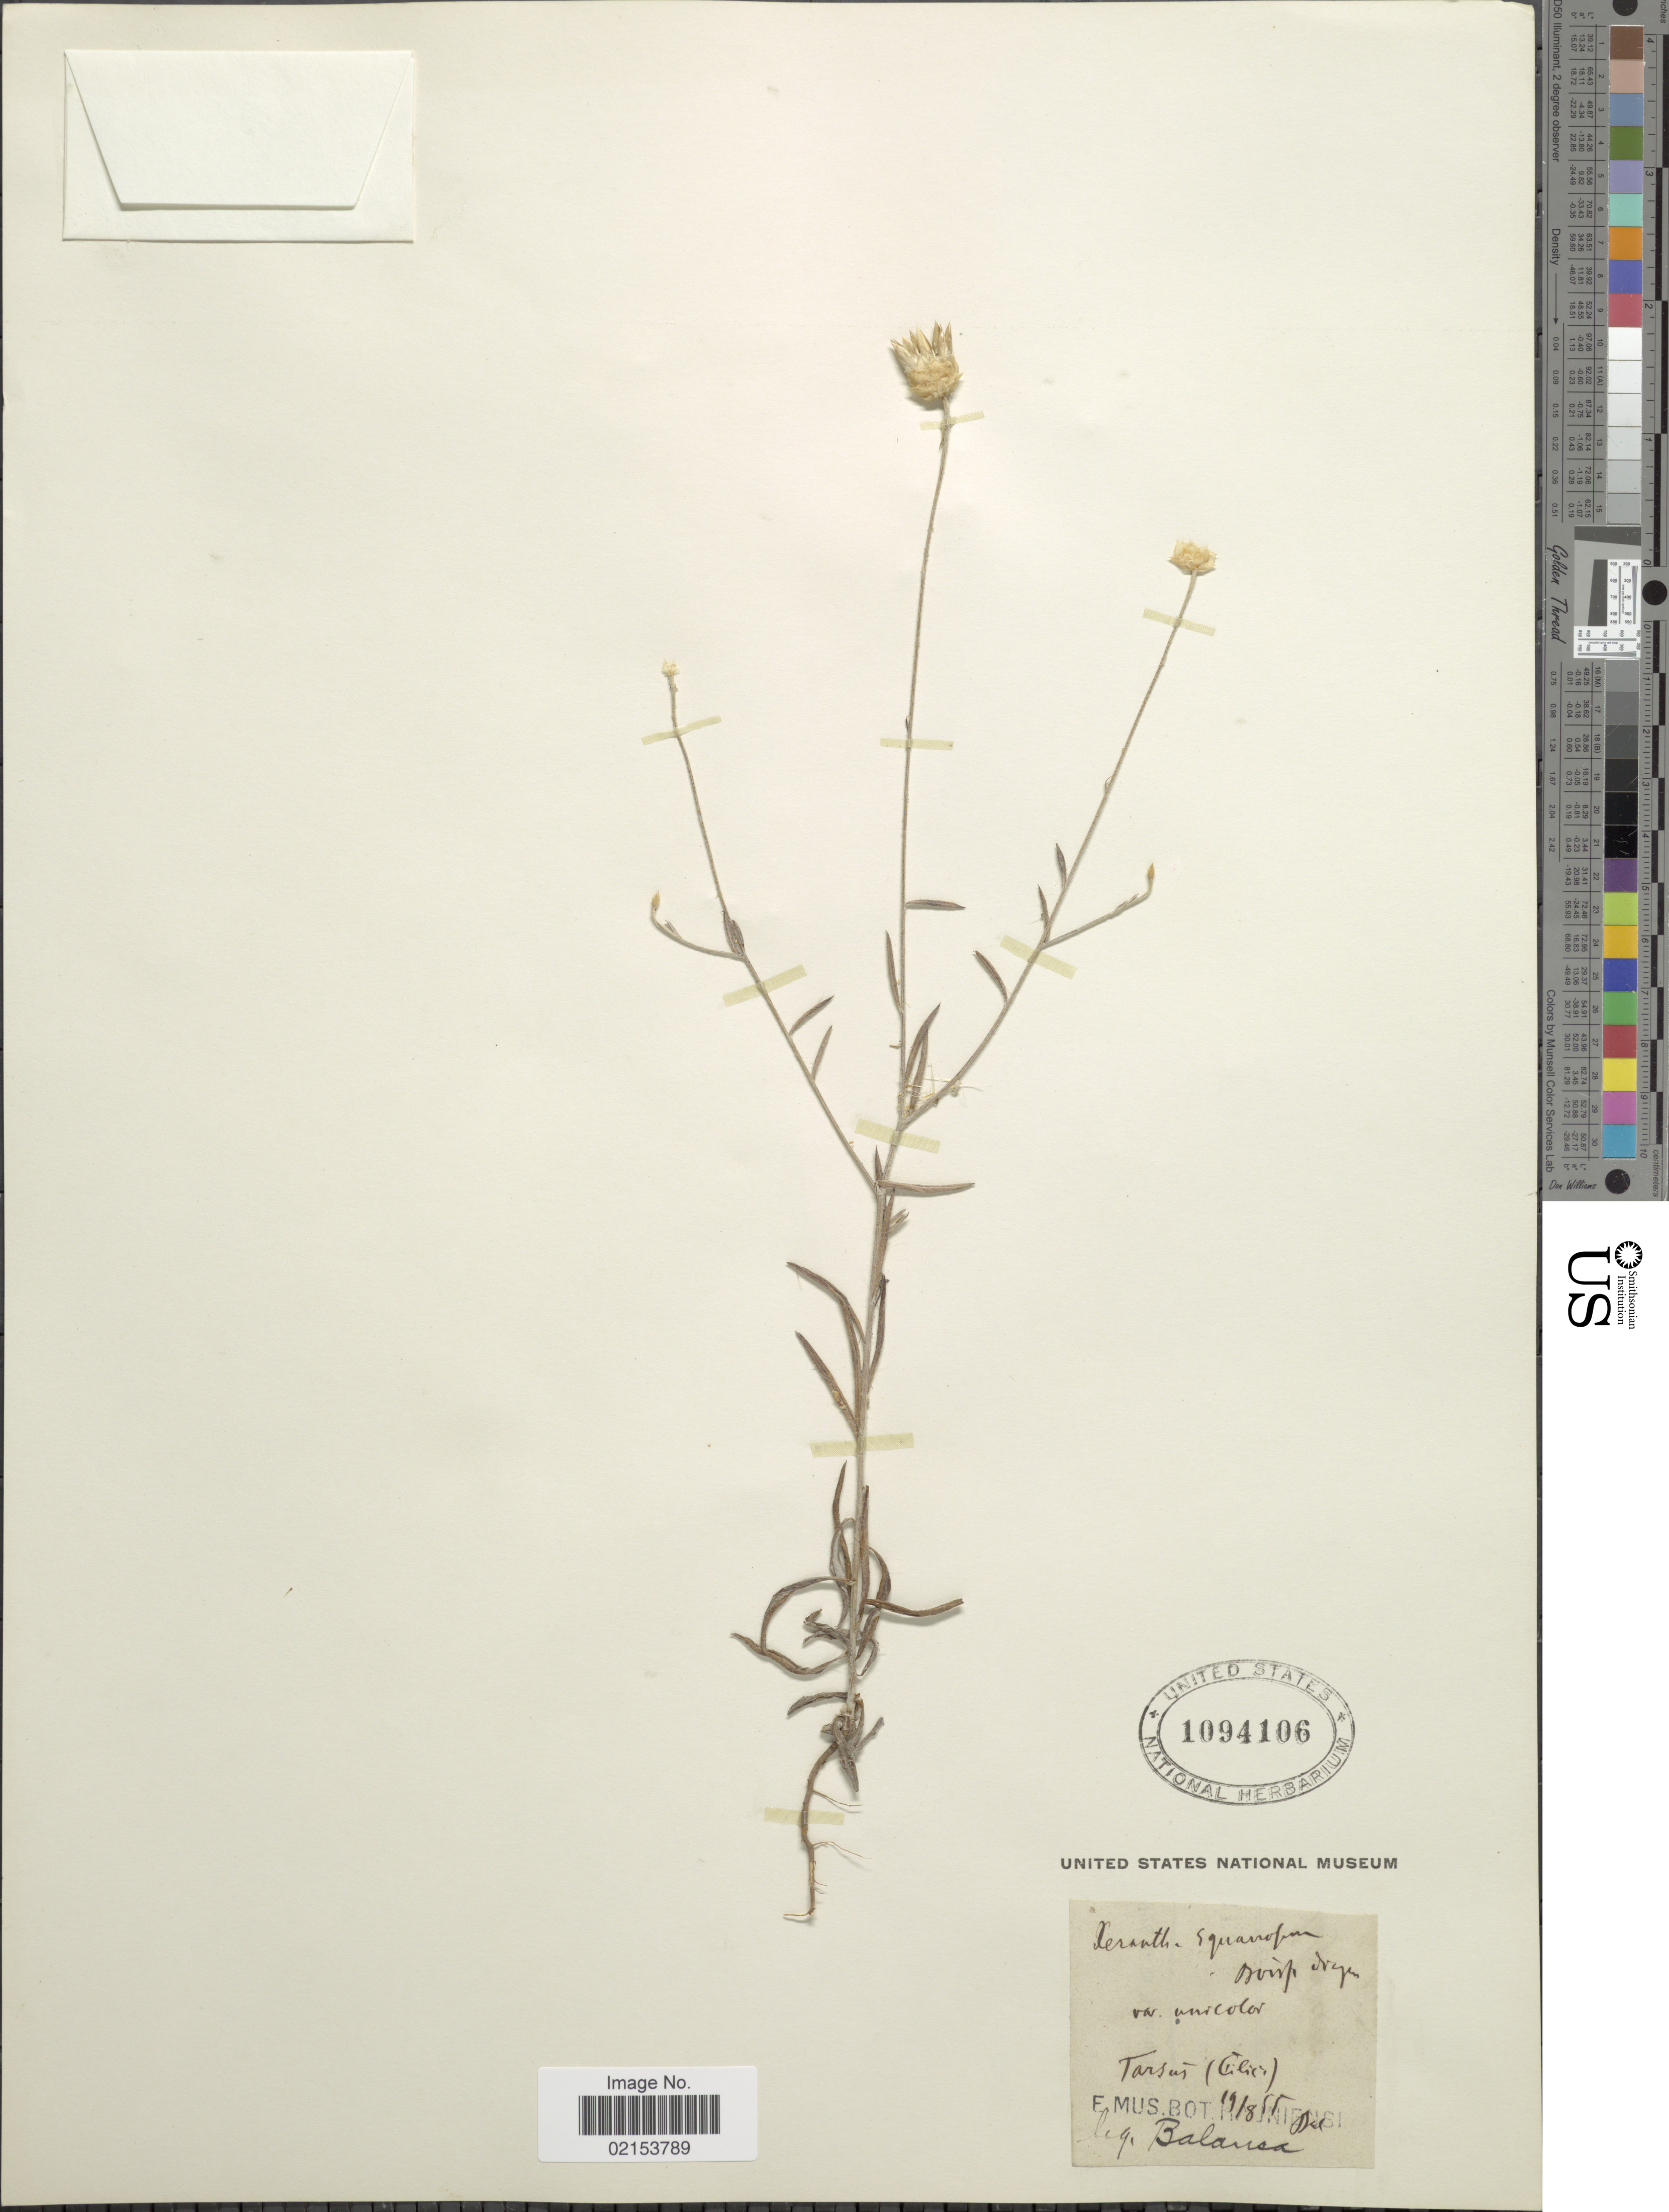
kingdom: Plantae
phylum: Tracheophyta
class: Magnoliopsida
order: Asterales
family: Asteraceae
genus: Xeranthemum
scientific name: Xeranthemum squarrosum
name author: Boiss.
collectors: -. Balansa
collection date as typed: Transcribed d/m/y: 19/8/55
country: Turkey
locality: Tarsus, Cilicia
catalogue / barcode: US 1094106